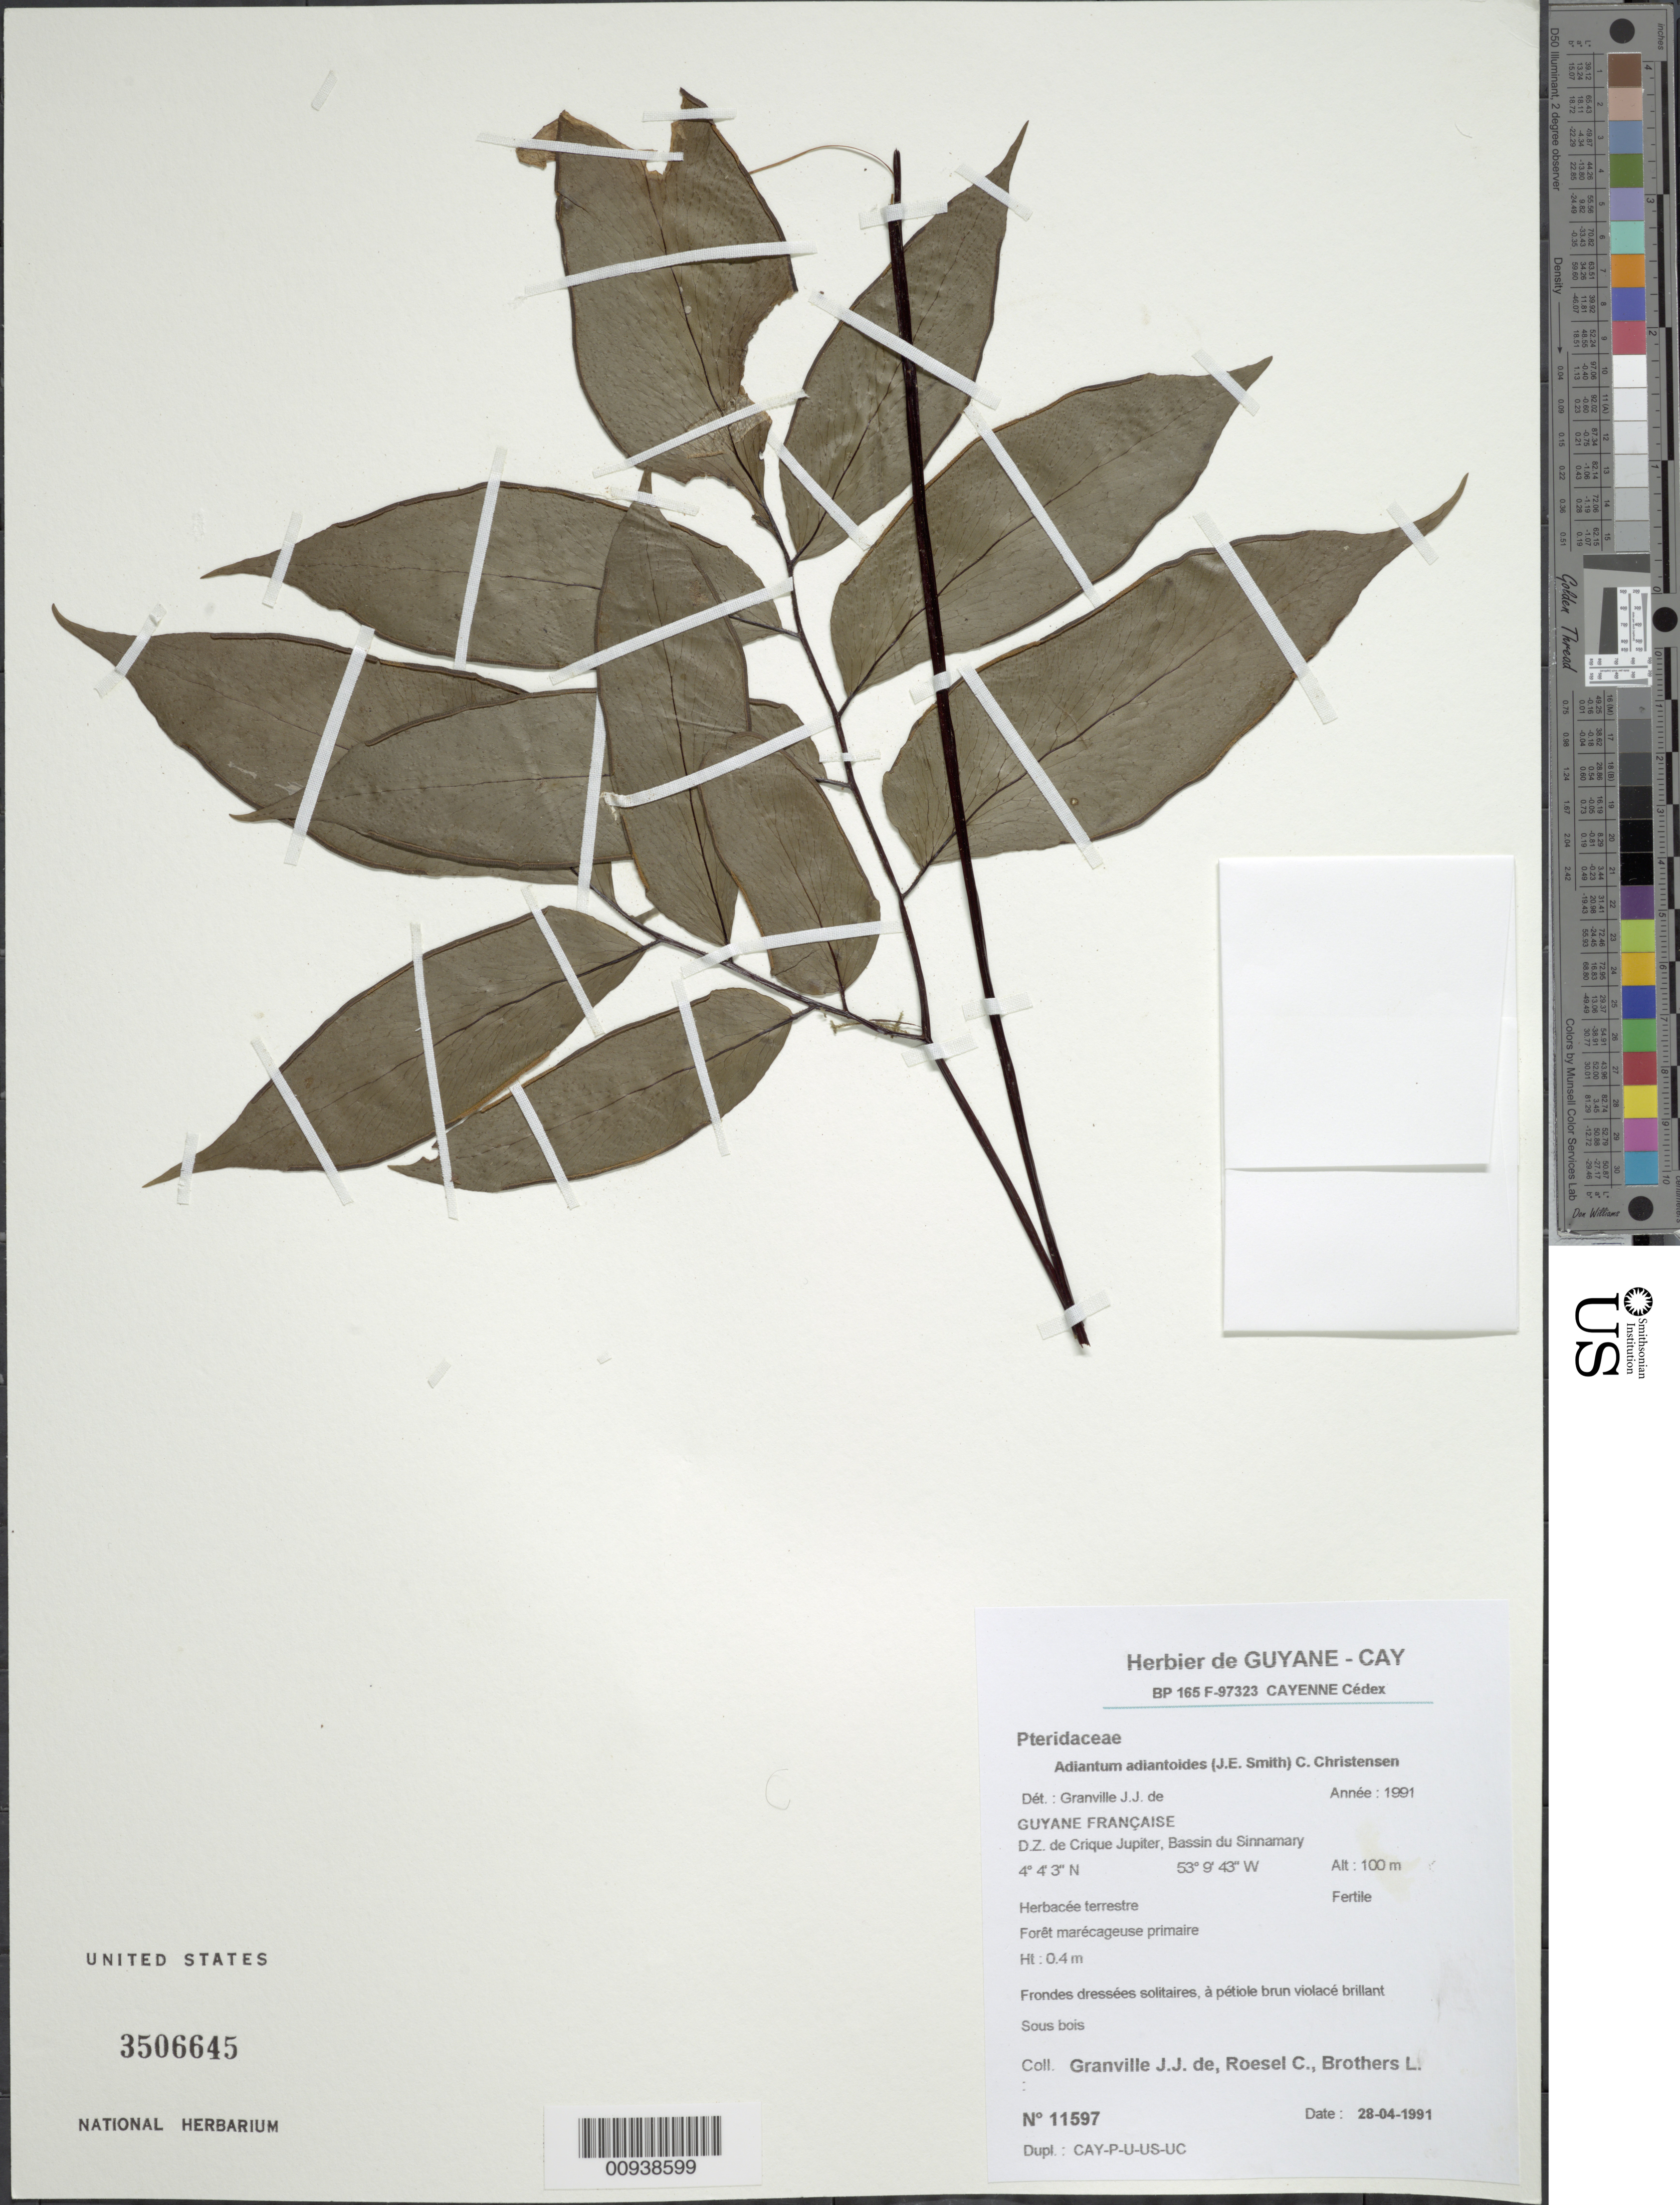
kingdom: Plantae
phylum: Tracheophyta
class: Polypodiopsida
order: Polypodiales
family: Pteridaceae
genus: Adiantum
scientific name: Adiantum adiantoides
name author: (J. Sm.) C. Chr.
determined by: Granville, J. J. de, (CAY), Institut de Recherche pour le Developpement (IRD) (FRENCH GUIANA)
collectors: J.-J. de Granville, C. S. Roesel & L. Brothers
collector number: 11597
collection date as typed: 28-Apr-91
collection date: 1991-04-28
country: French Guiana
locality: D.Z. de Crique Jupiter, Bassin du Sinnamary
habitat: Forêt macrécageuse primaire; sous bois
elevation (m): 100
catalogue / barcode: US 3506645